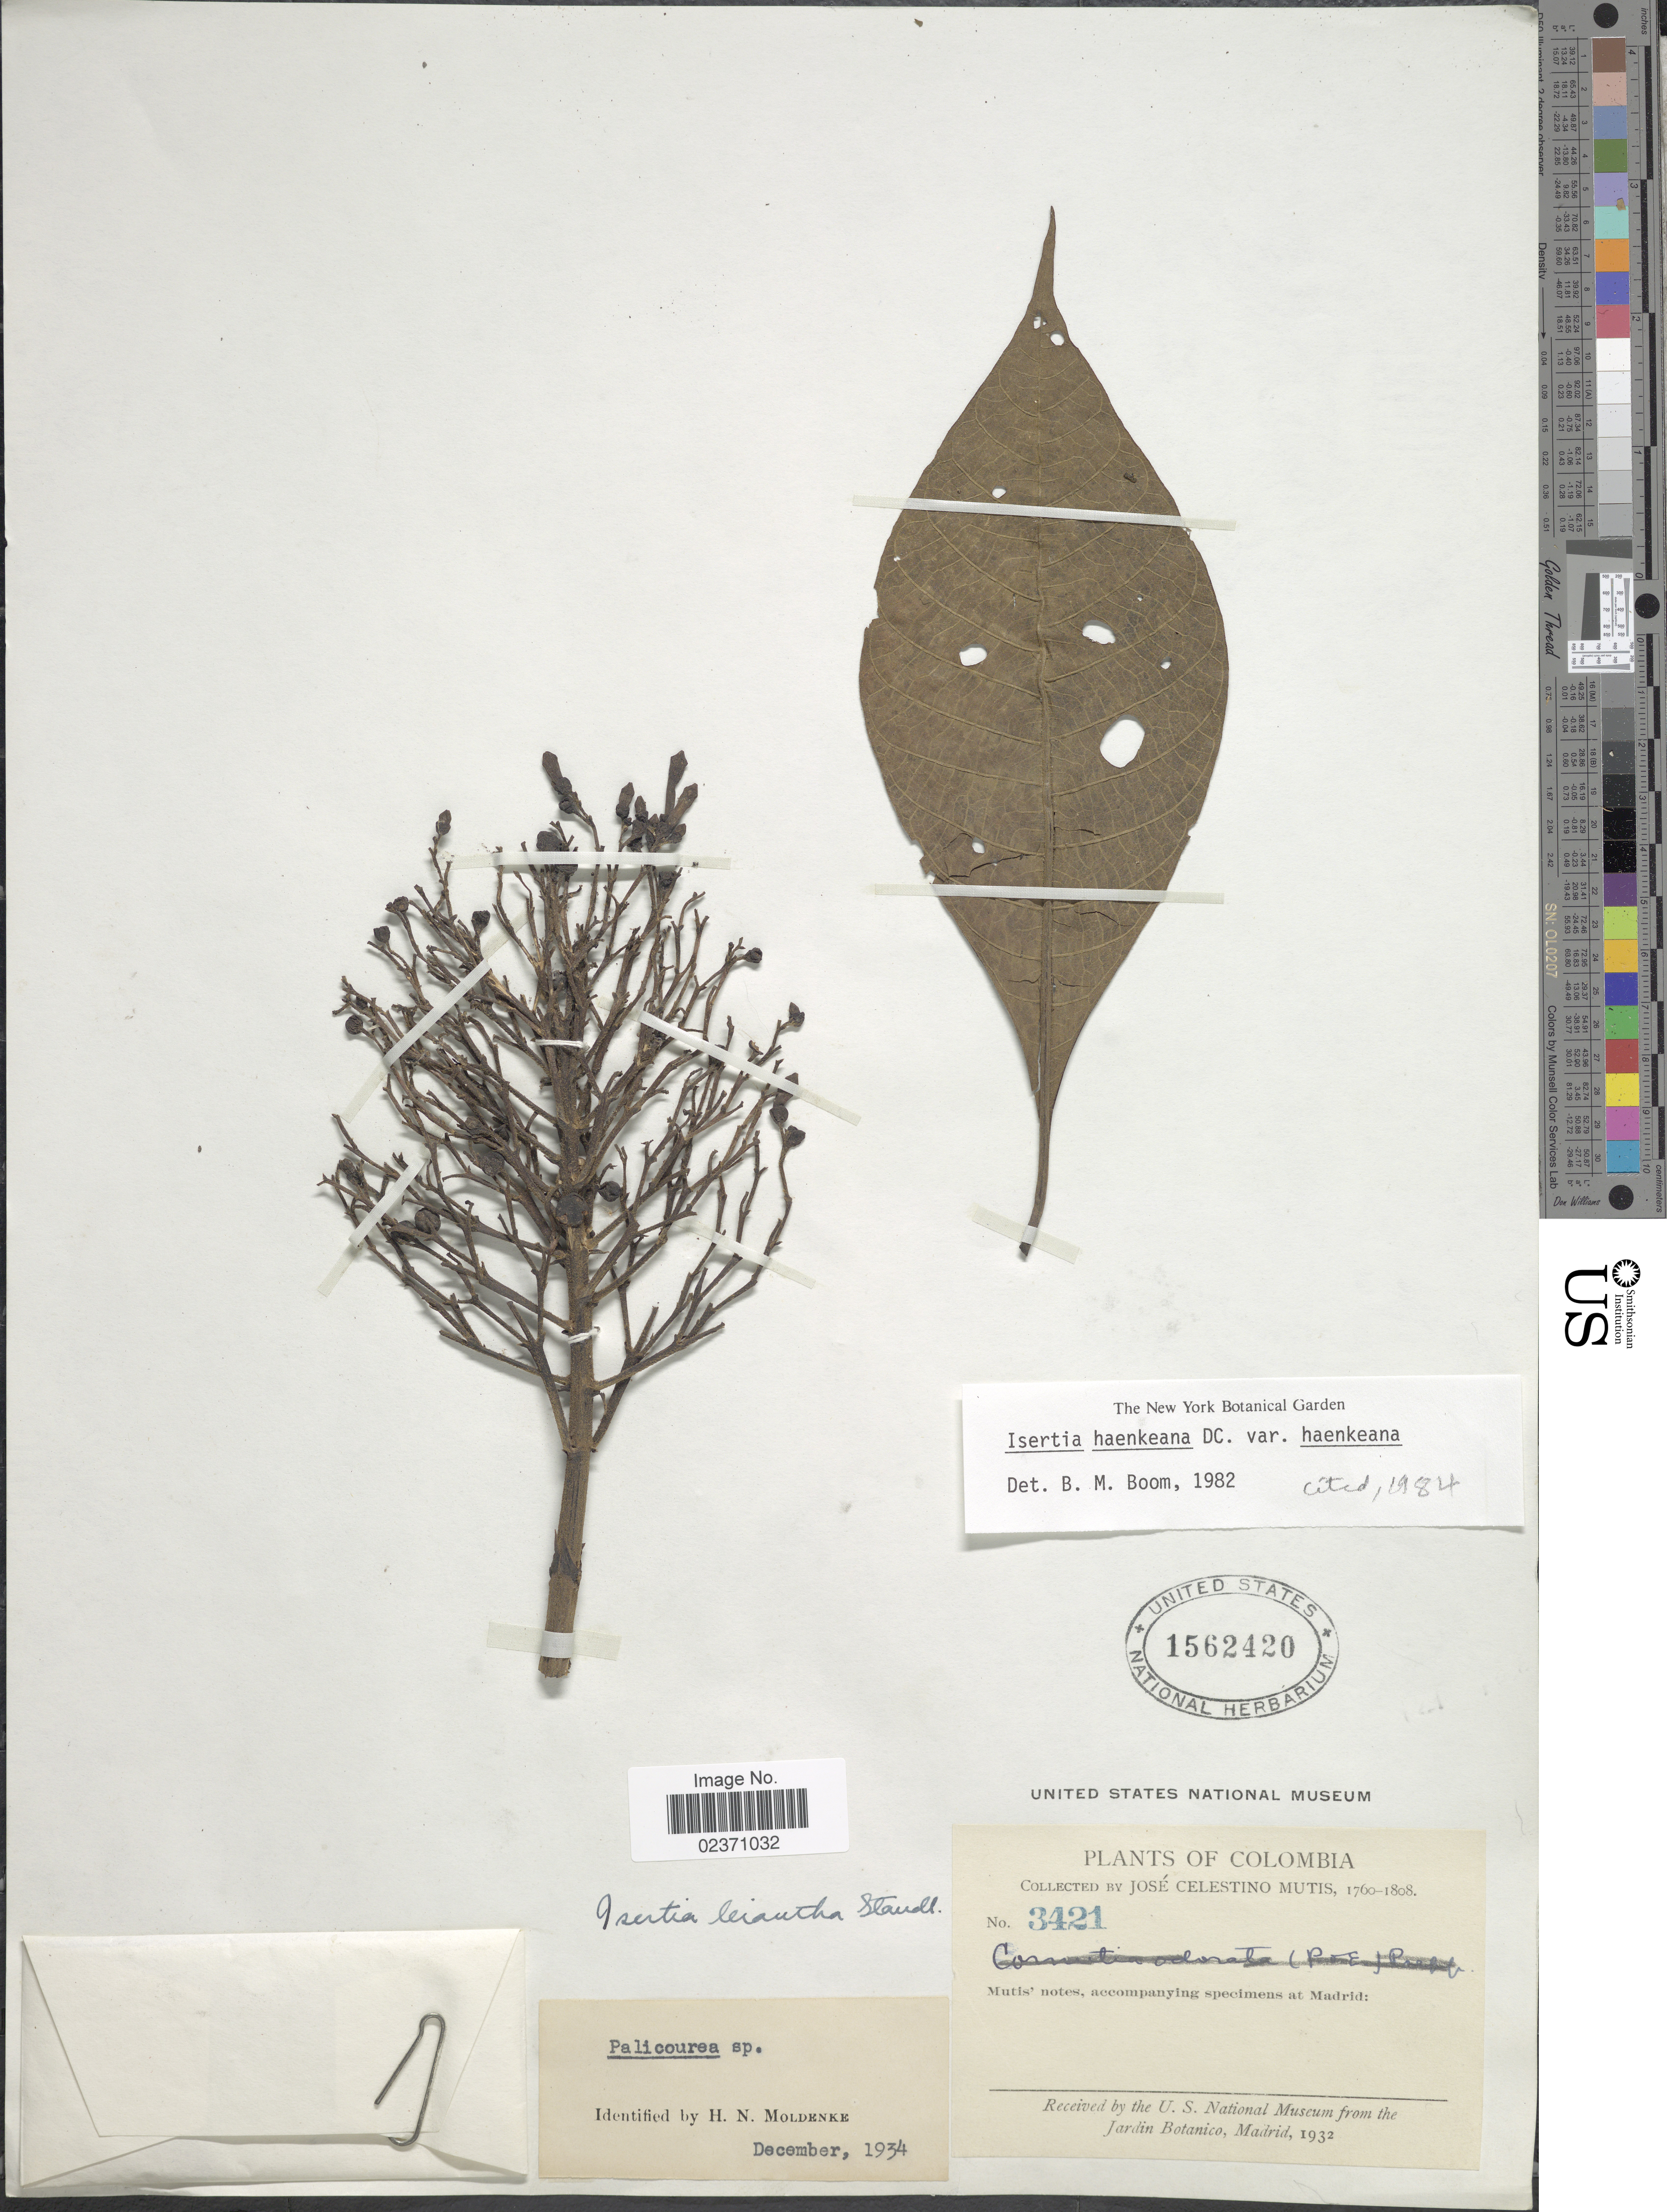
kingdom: Plantae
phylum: Tracheophyta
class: Magnoliopsida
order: Gentianales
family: Rubiaceae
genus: Isertia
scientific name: Isertia haenkeana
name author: DC.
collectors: J. C. B. Mutis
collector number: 3421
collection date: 1760/1808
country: Colombia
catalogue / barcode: US 1562420